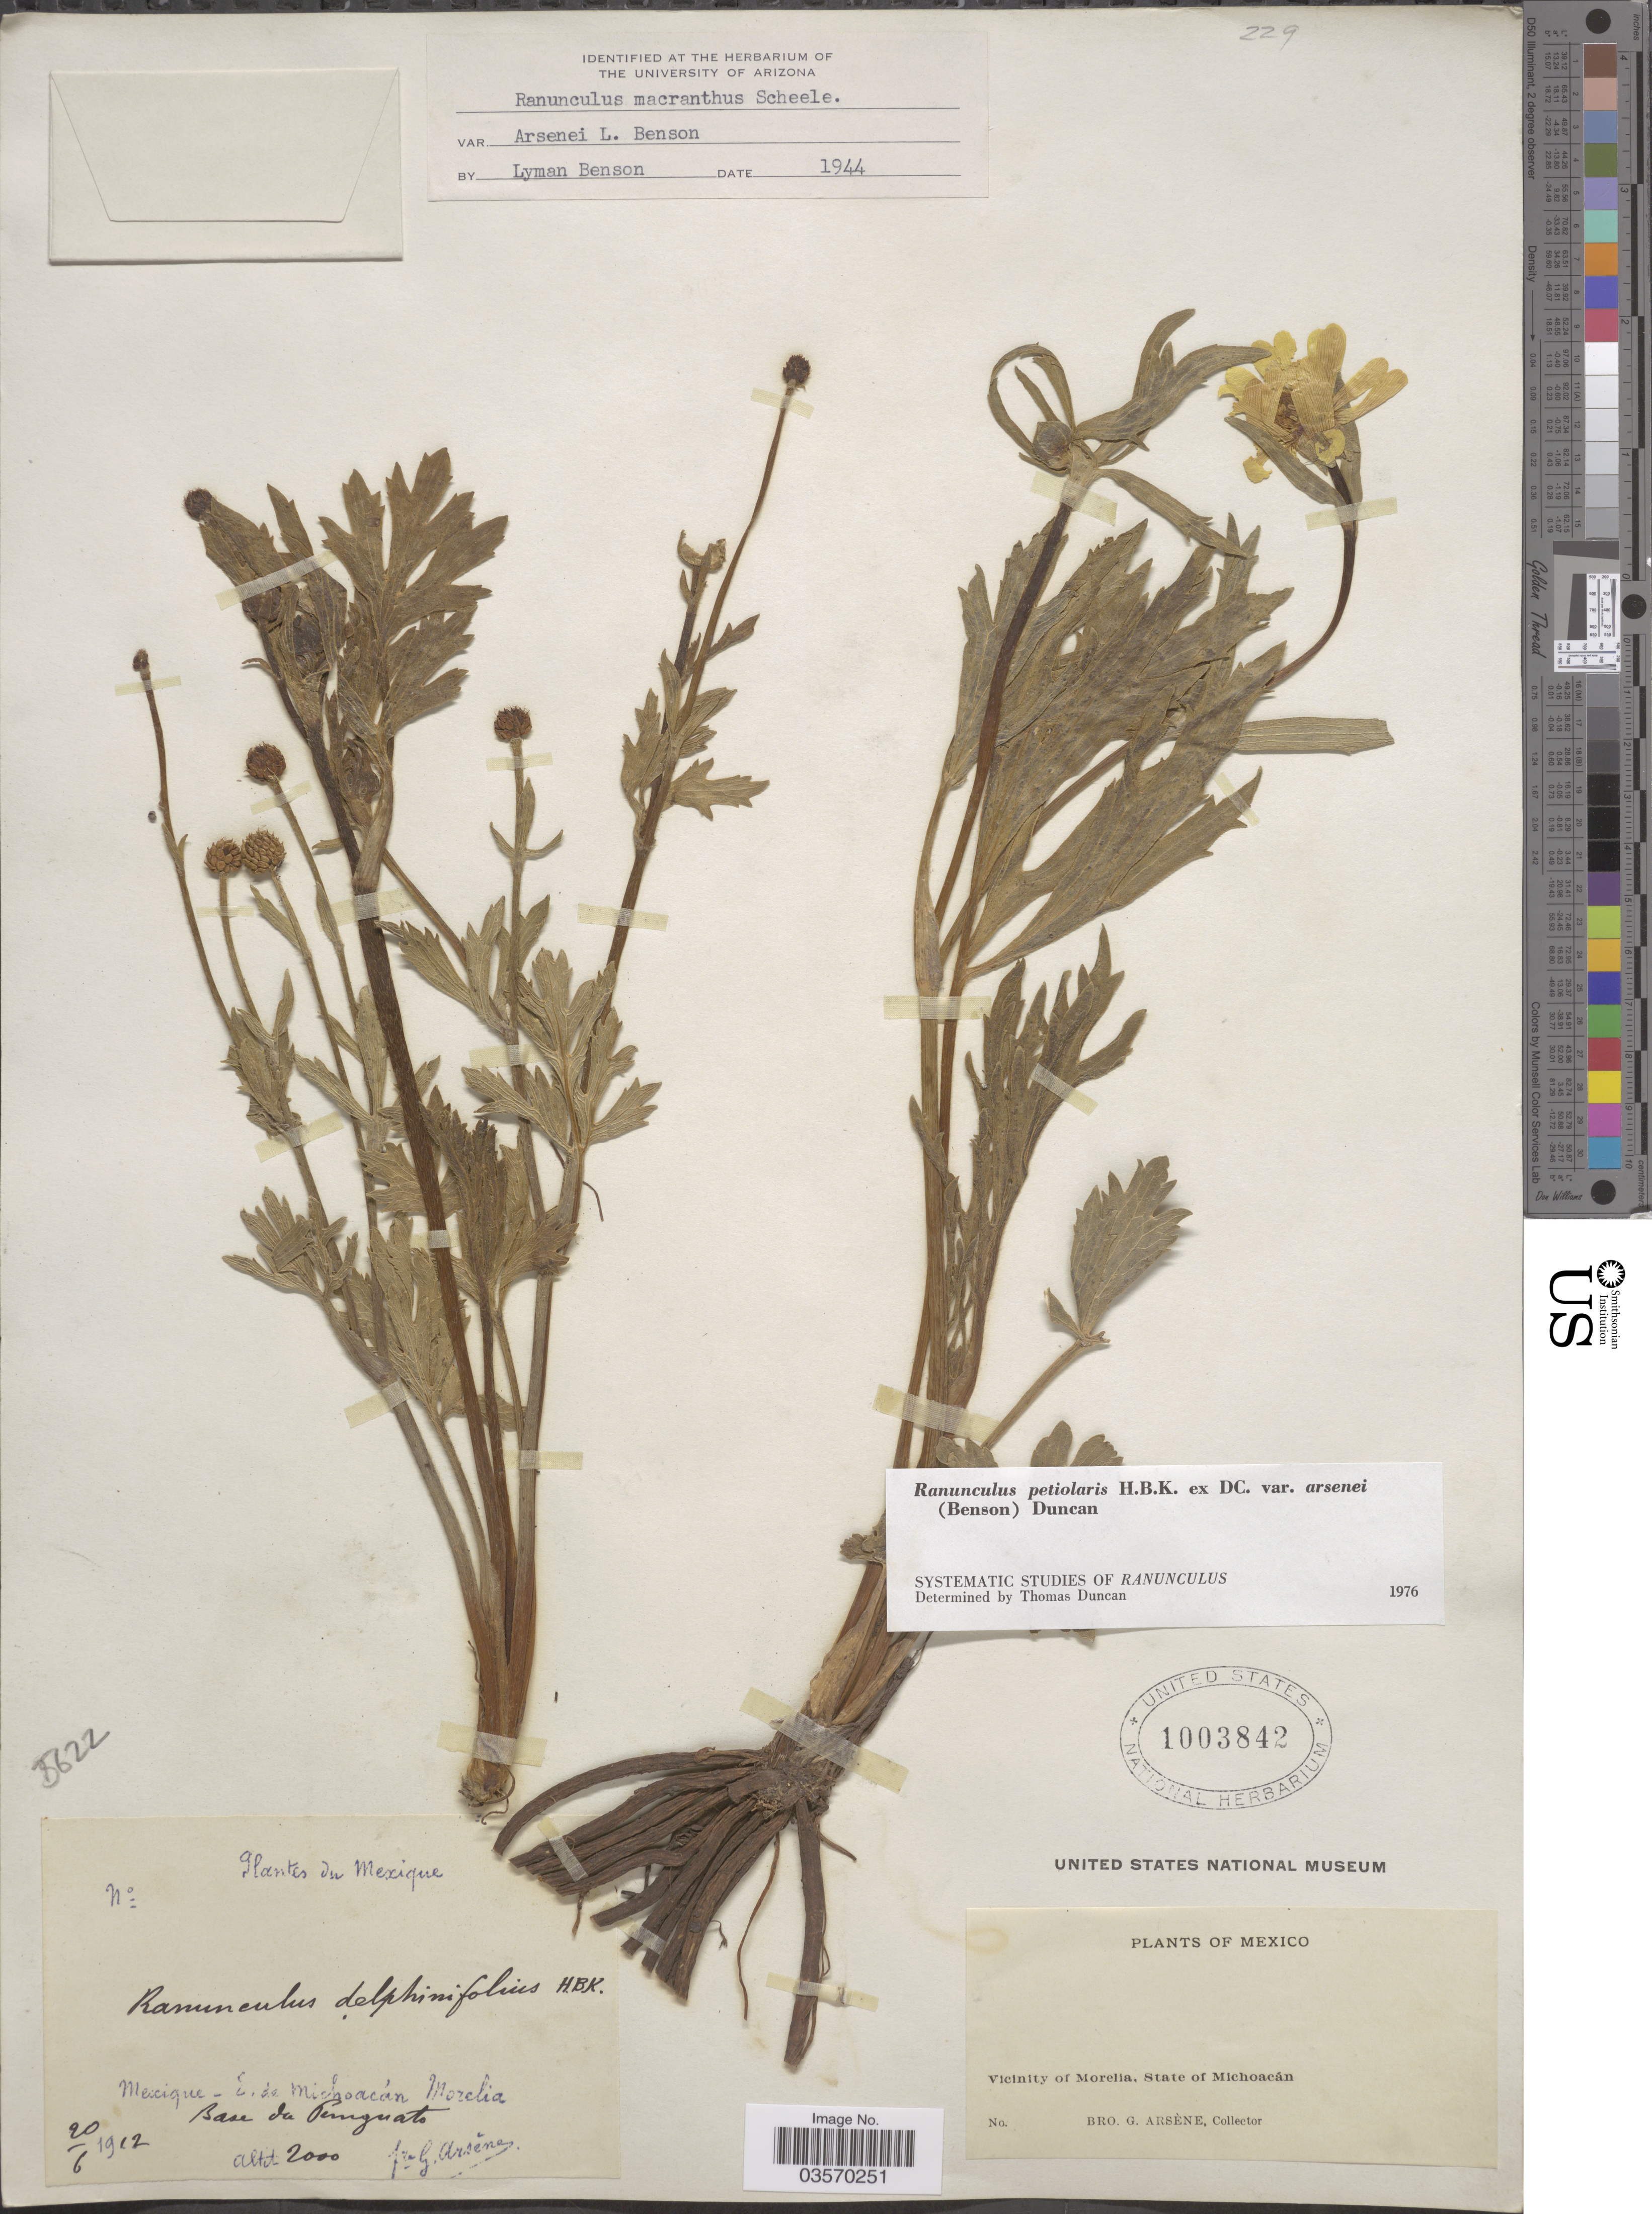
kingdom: Plantae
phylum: Tracheophyta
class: Magnoliopsida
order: Ranunculales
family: Ranunculaceae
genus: Ranunculus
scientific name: Ranunculus petiolaris var. arsenei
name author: (L.D. Benson) Duncan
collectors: Bro. G. Arsène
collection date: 1912-06-20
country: Mexico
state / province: Michoacán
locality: E. de Michoacán, Morelia. Base du Penguato. Vicinity of Morelia.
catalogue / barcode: US 1003842